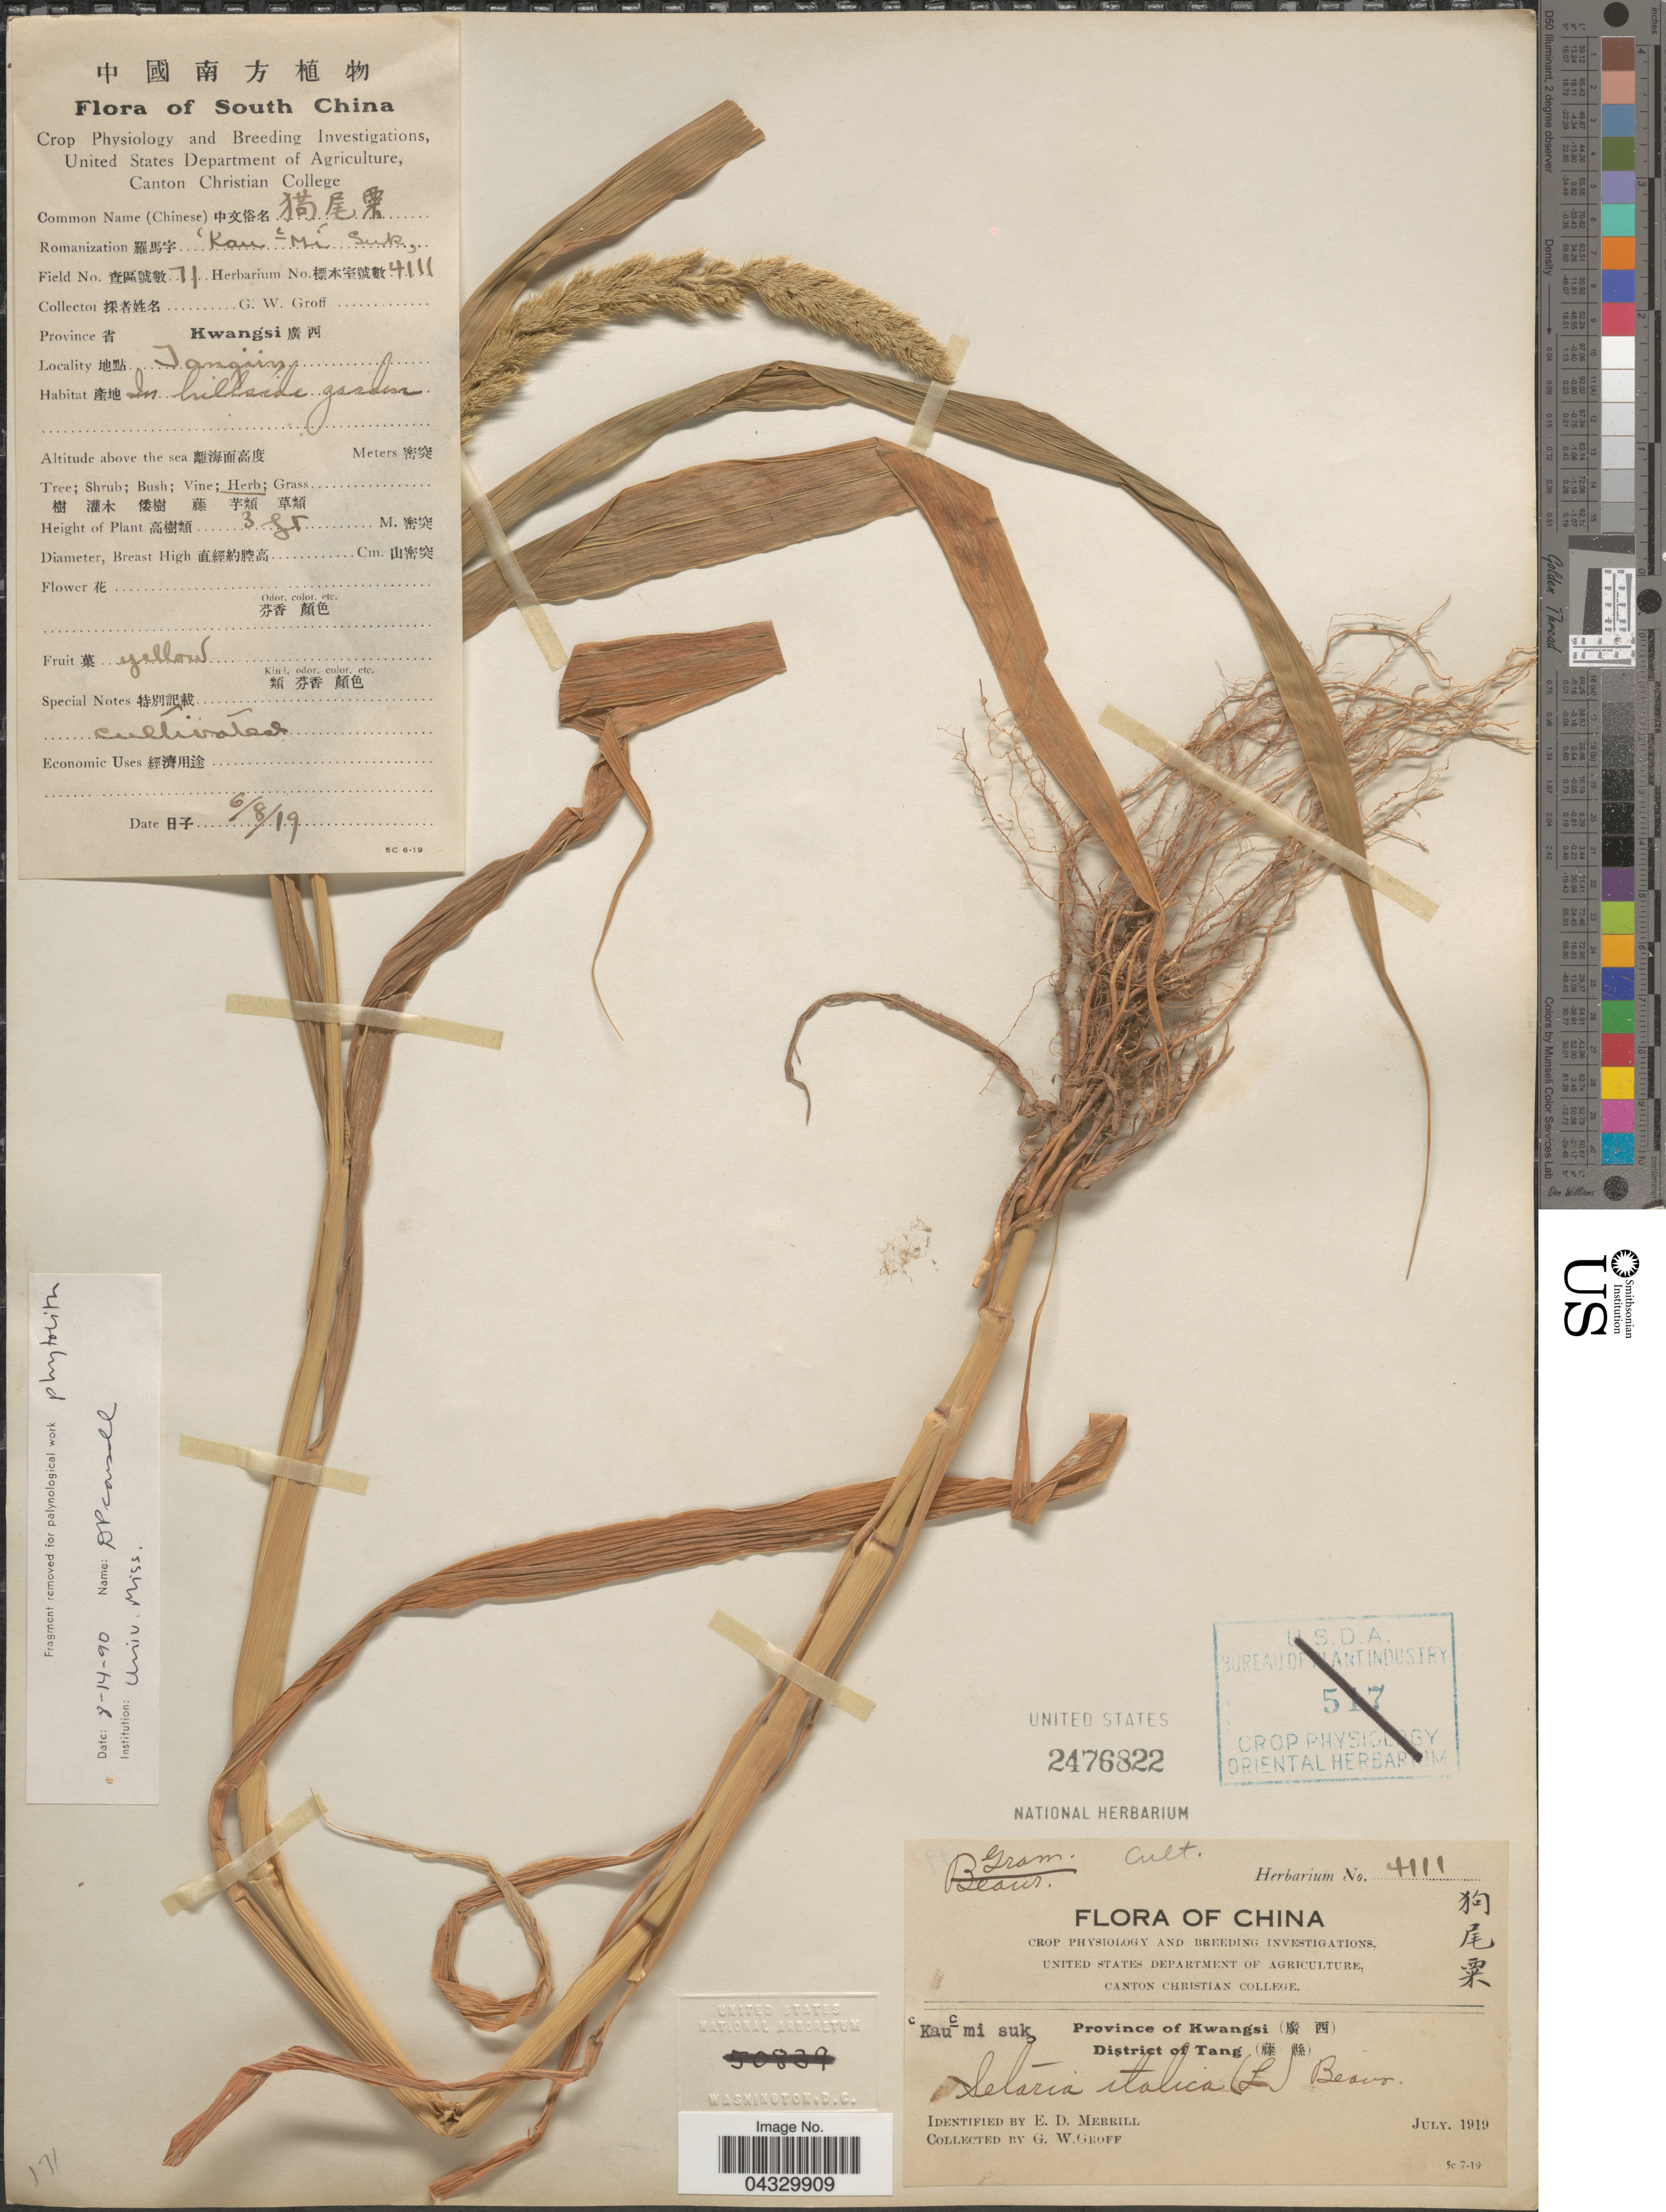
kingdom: Plantae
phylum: Tracheophyta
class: Liliopsida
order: Poales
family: Poaceae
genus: Setaria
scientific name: Setaria italica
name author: (L.) P. Beauv.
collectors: G. Groff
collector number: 4111/71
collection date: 1919-08-06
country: China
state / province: Guangxi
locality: Province of Kwangsi (X). District of Tang (X). South China. Iangün.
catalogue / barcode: US 2476822